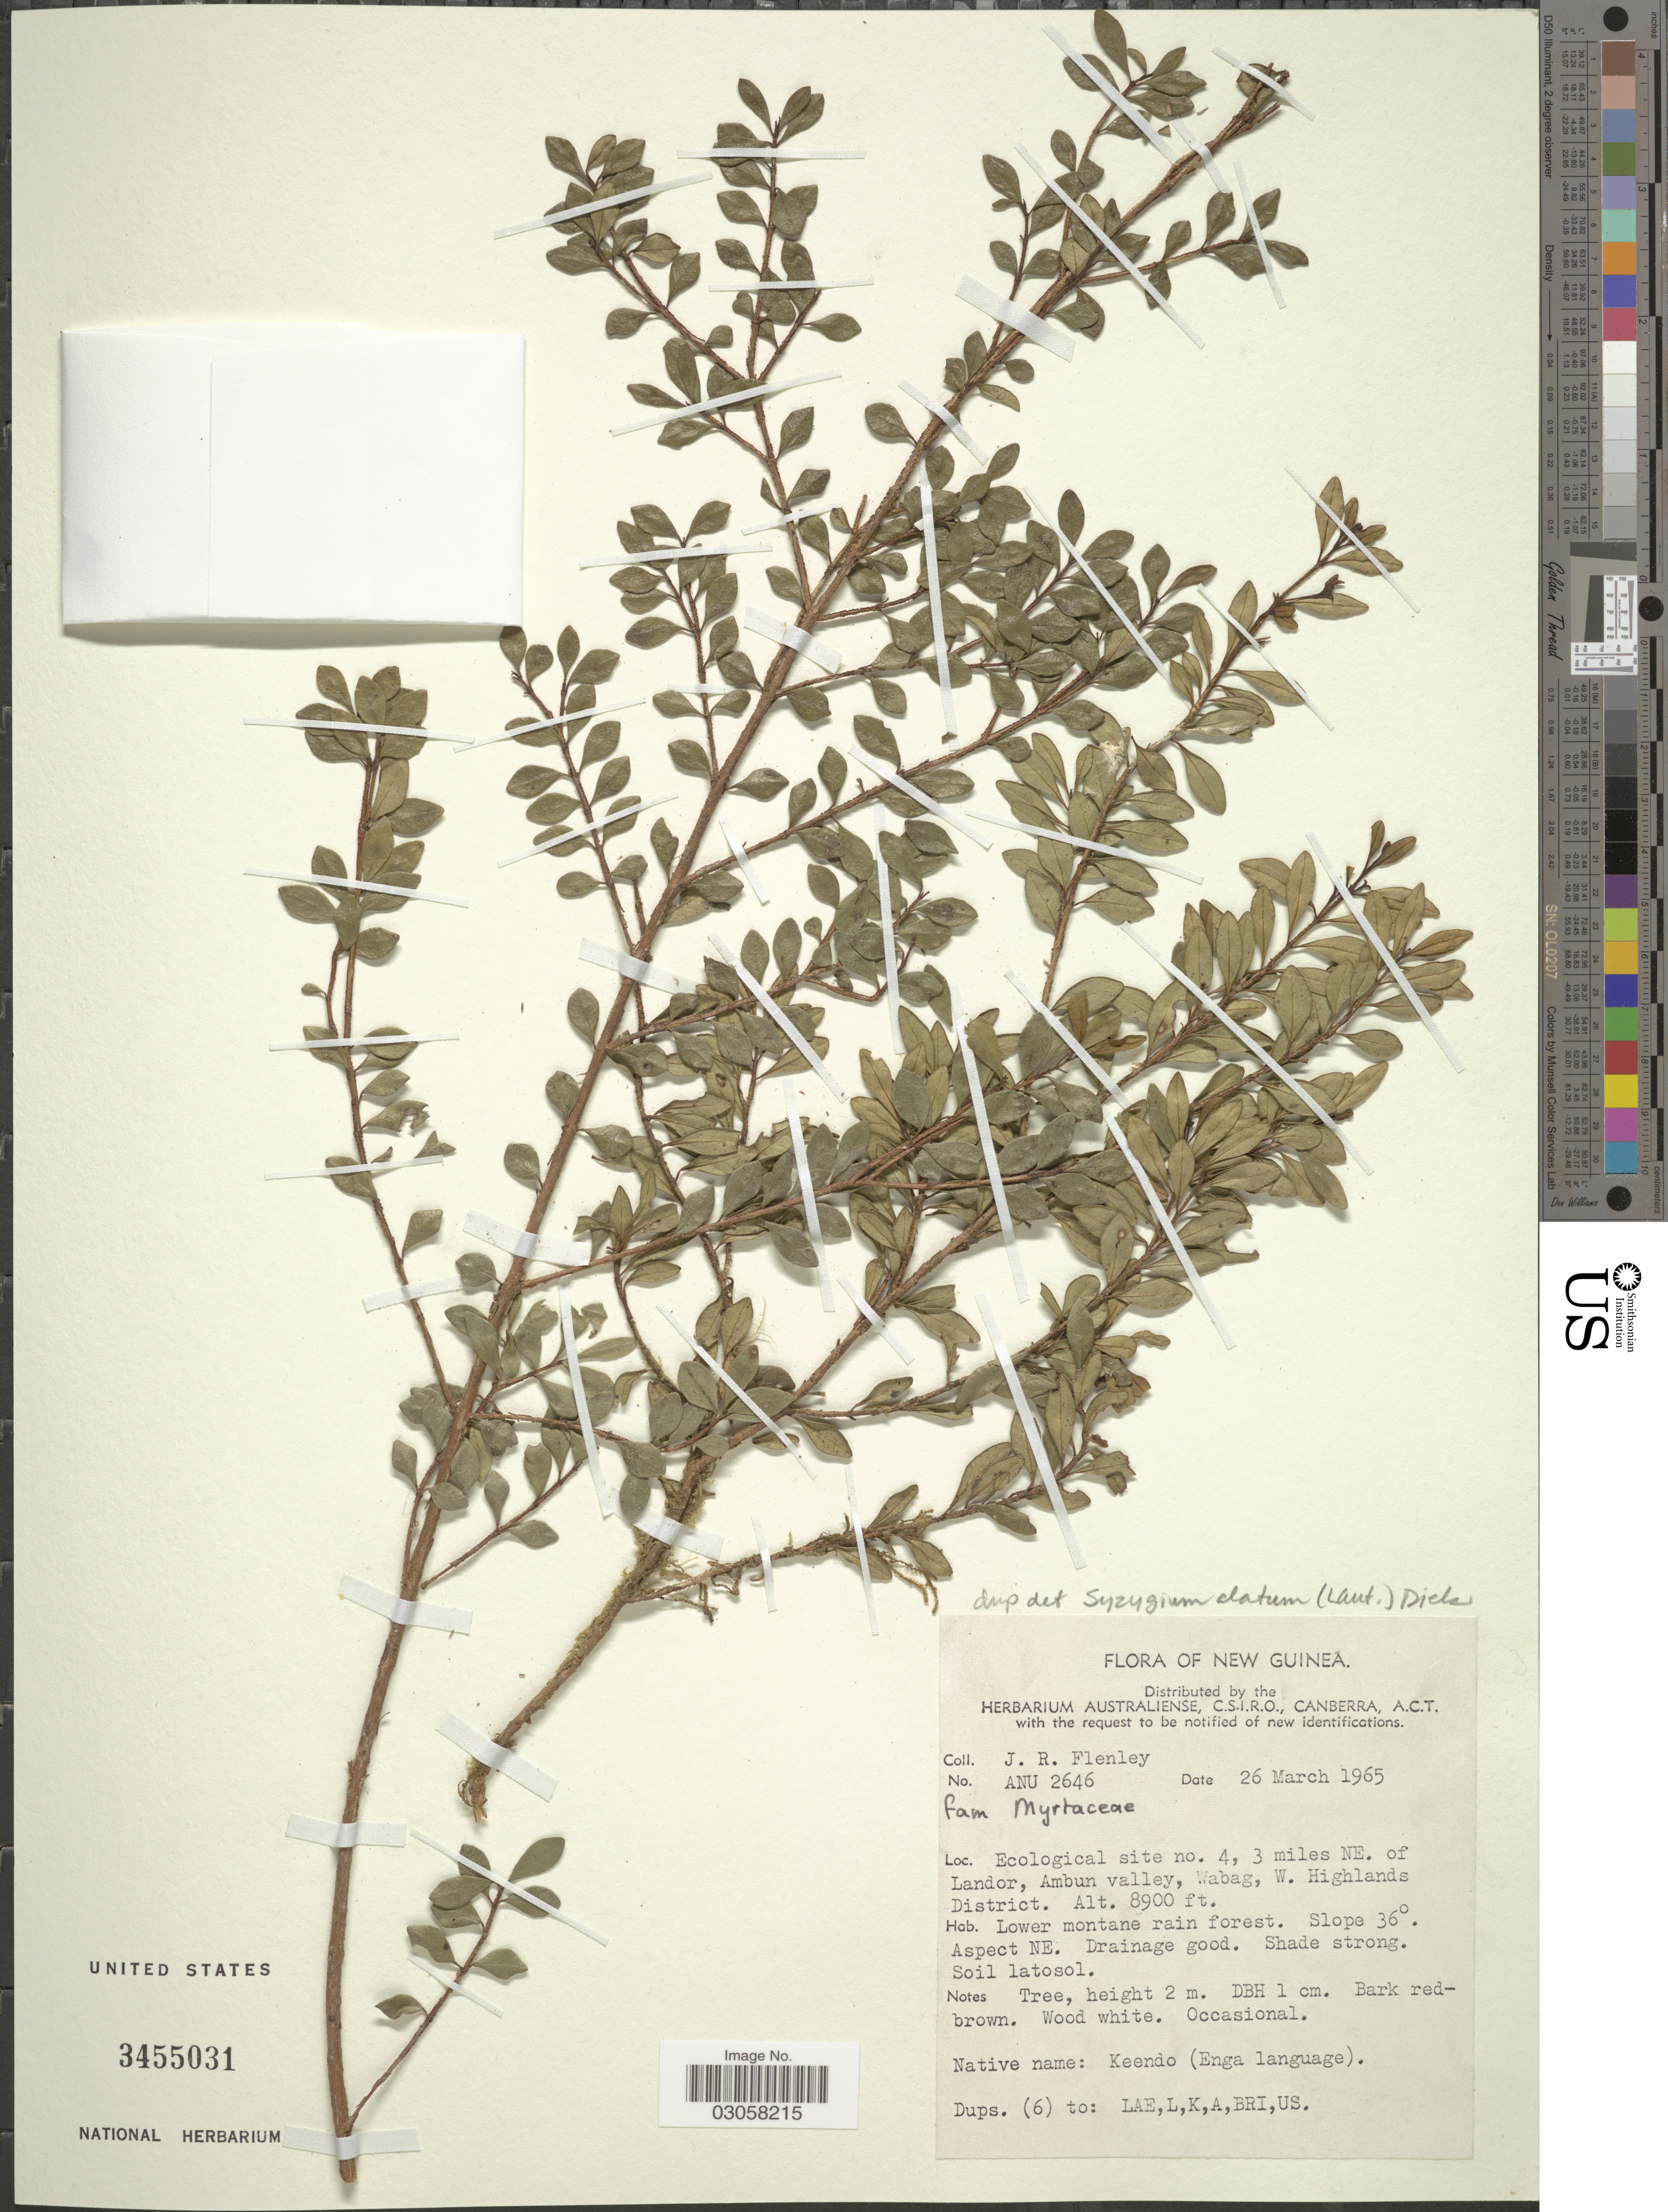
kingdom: Plantae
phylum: Tracheophyta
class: Magnoliopsida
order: Myrtales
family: Myrtaceae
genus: Syzygium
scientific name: Syzygium sp.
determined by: Strong, Mark T., (BOT), Smithsonian Institution - National Museum of Natural History (UNITED STATES)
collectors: J. Flenley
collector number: ANU 2646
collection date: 1965-03-26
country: Papua New Guinea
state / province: Western Highlands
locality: New Guinea. Ecological site no. 4, 3 miles NE. of Landor, Ambun valley, Wabag, W. Highlands District.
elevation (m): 2713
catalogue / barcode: US 3455031